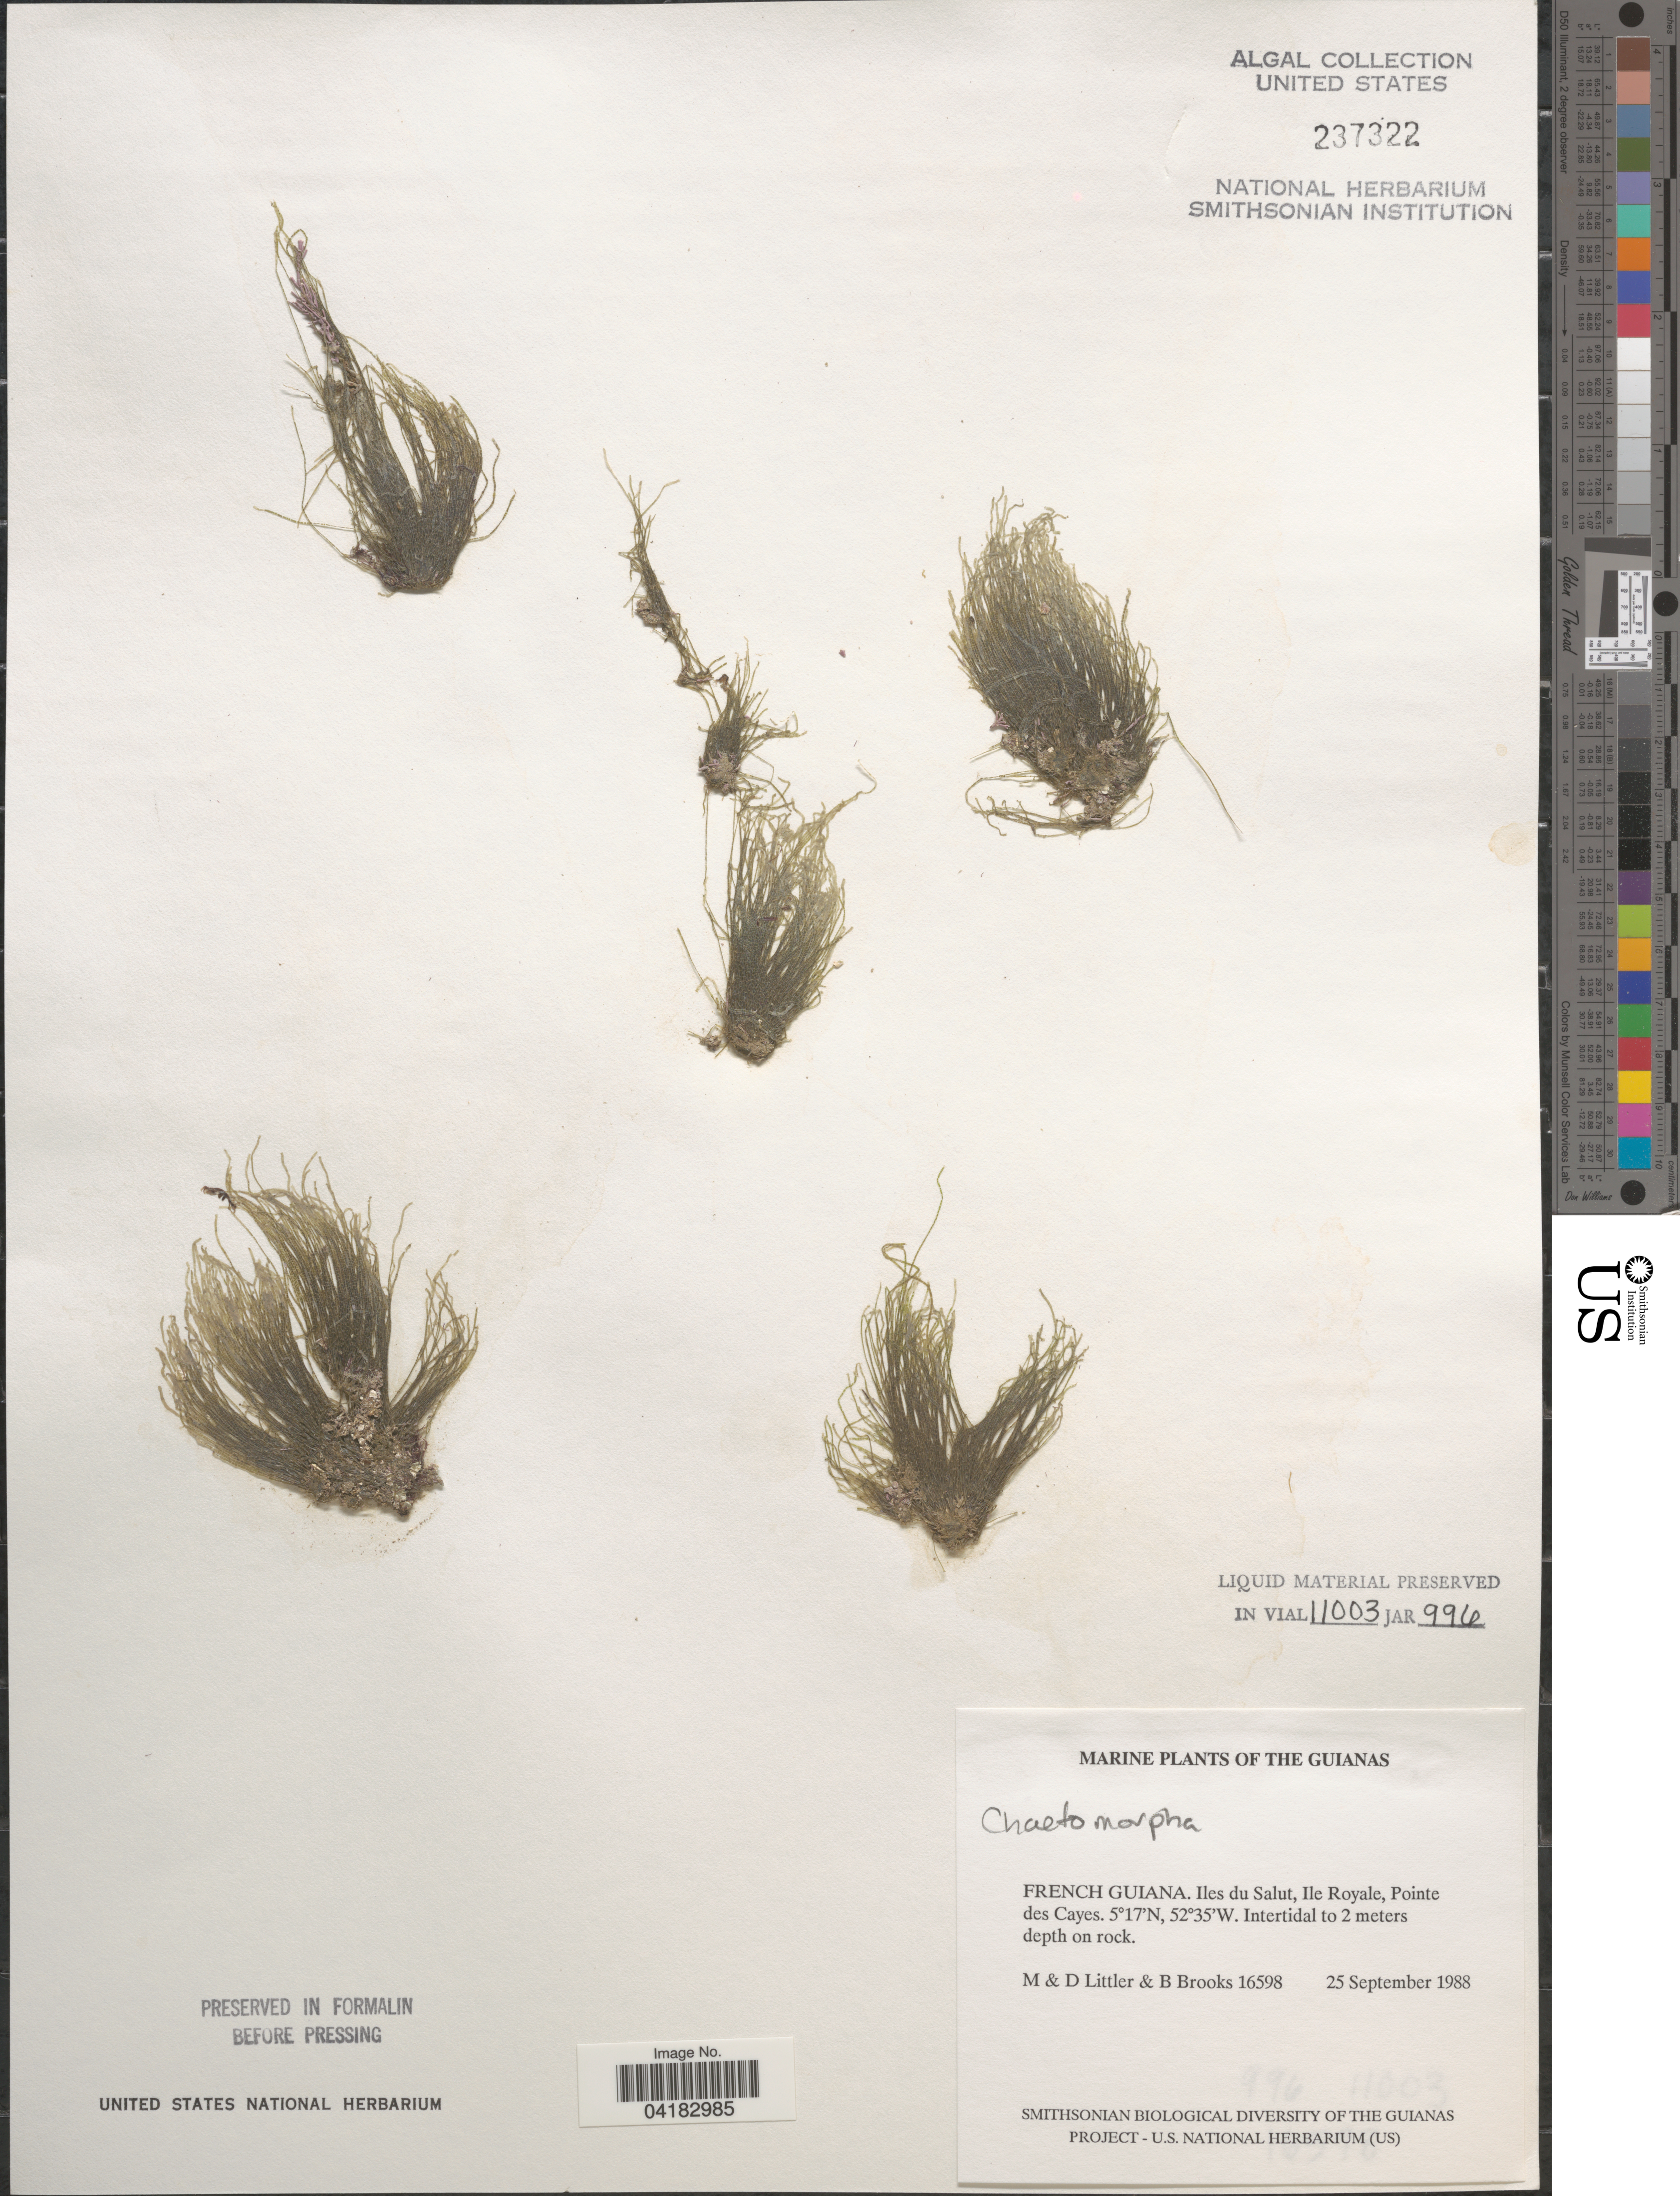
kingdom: Plantae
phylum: Chlorophyta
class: Ulvophyceae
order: Cladophorales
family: Cladophoraceae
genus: Chaetomorpha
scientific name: Chaetomorpha sp.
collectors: M. Littler, D. S. Littler & B. Brooks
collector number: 16598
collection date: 1988-09-25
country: French Guiana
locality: The Guianas. Iles du Salut, Ile Royale, Pointe des Cayes.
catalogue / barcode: US 237322